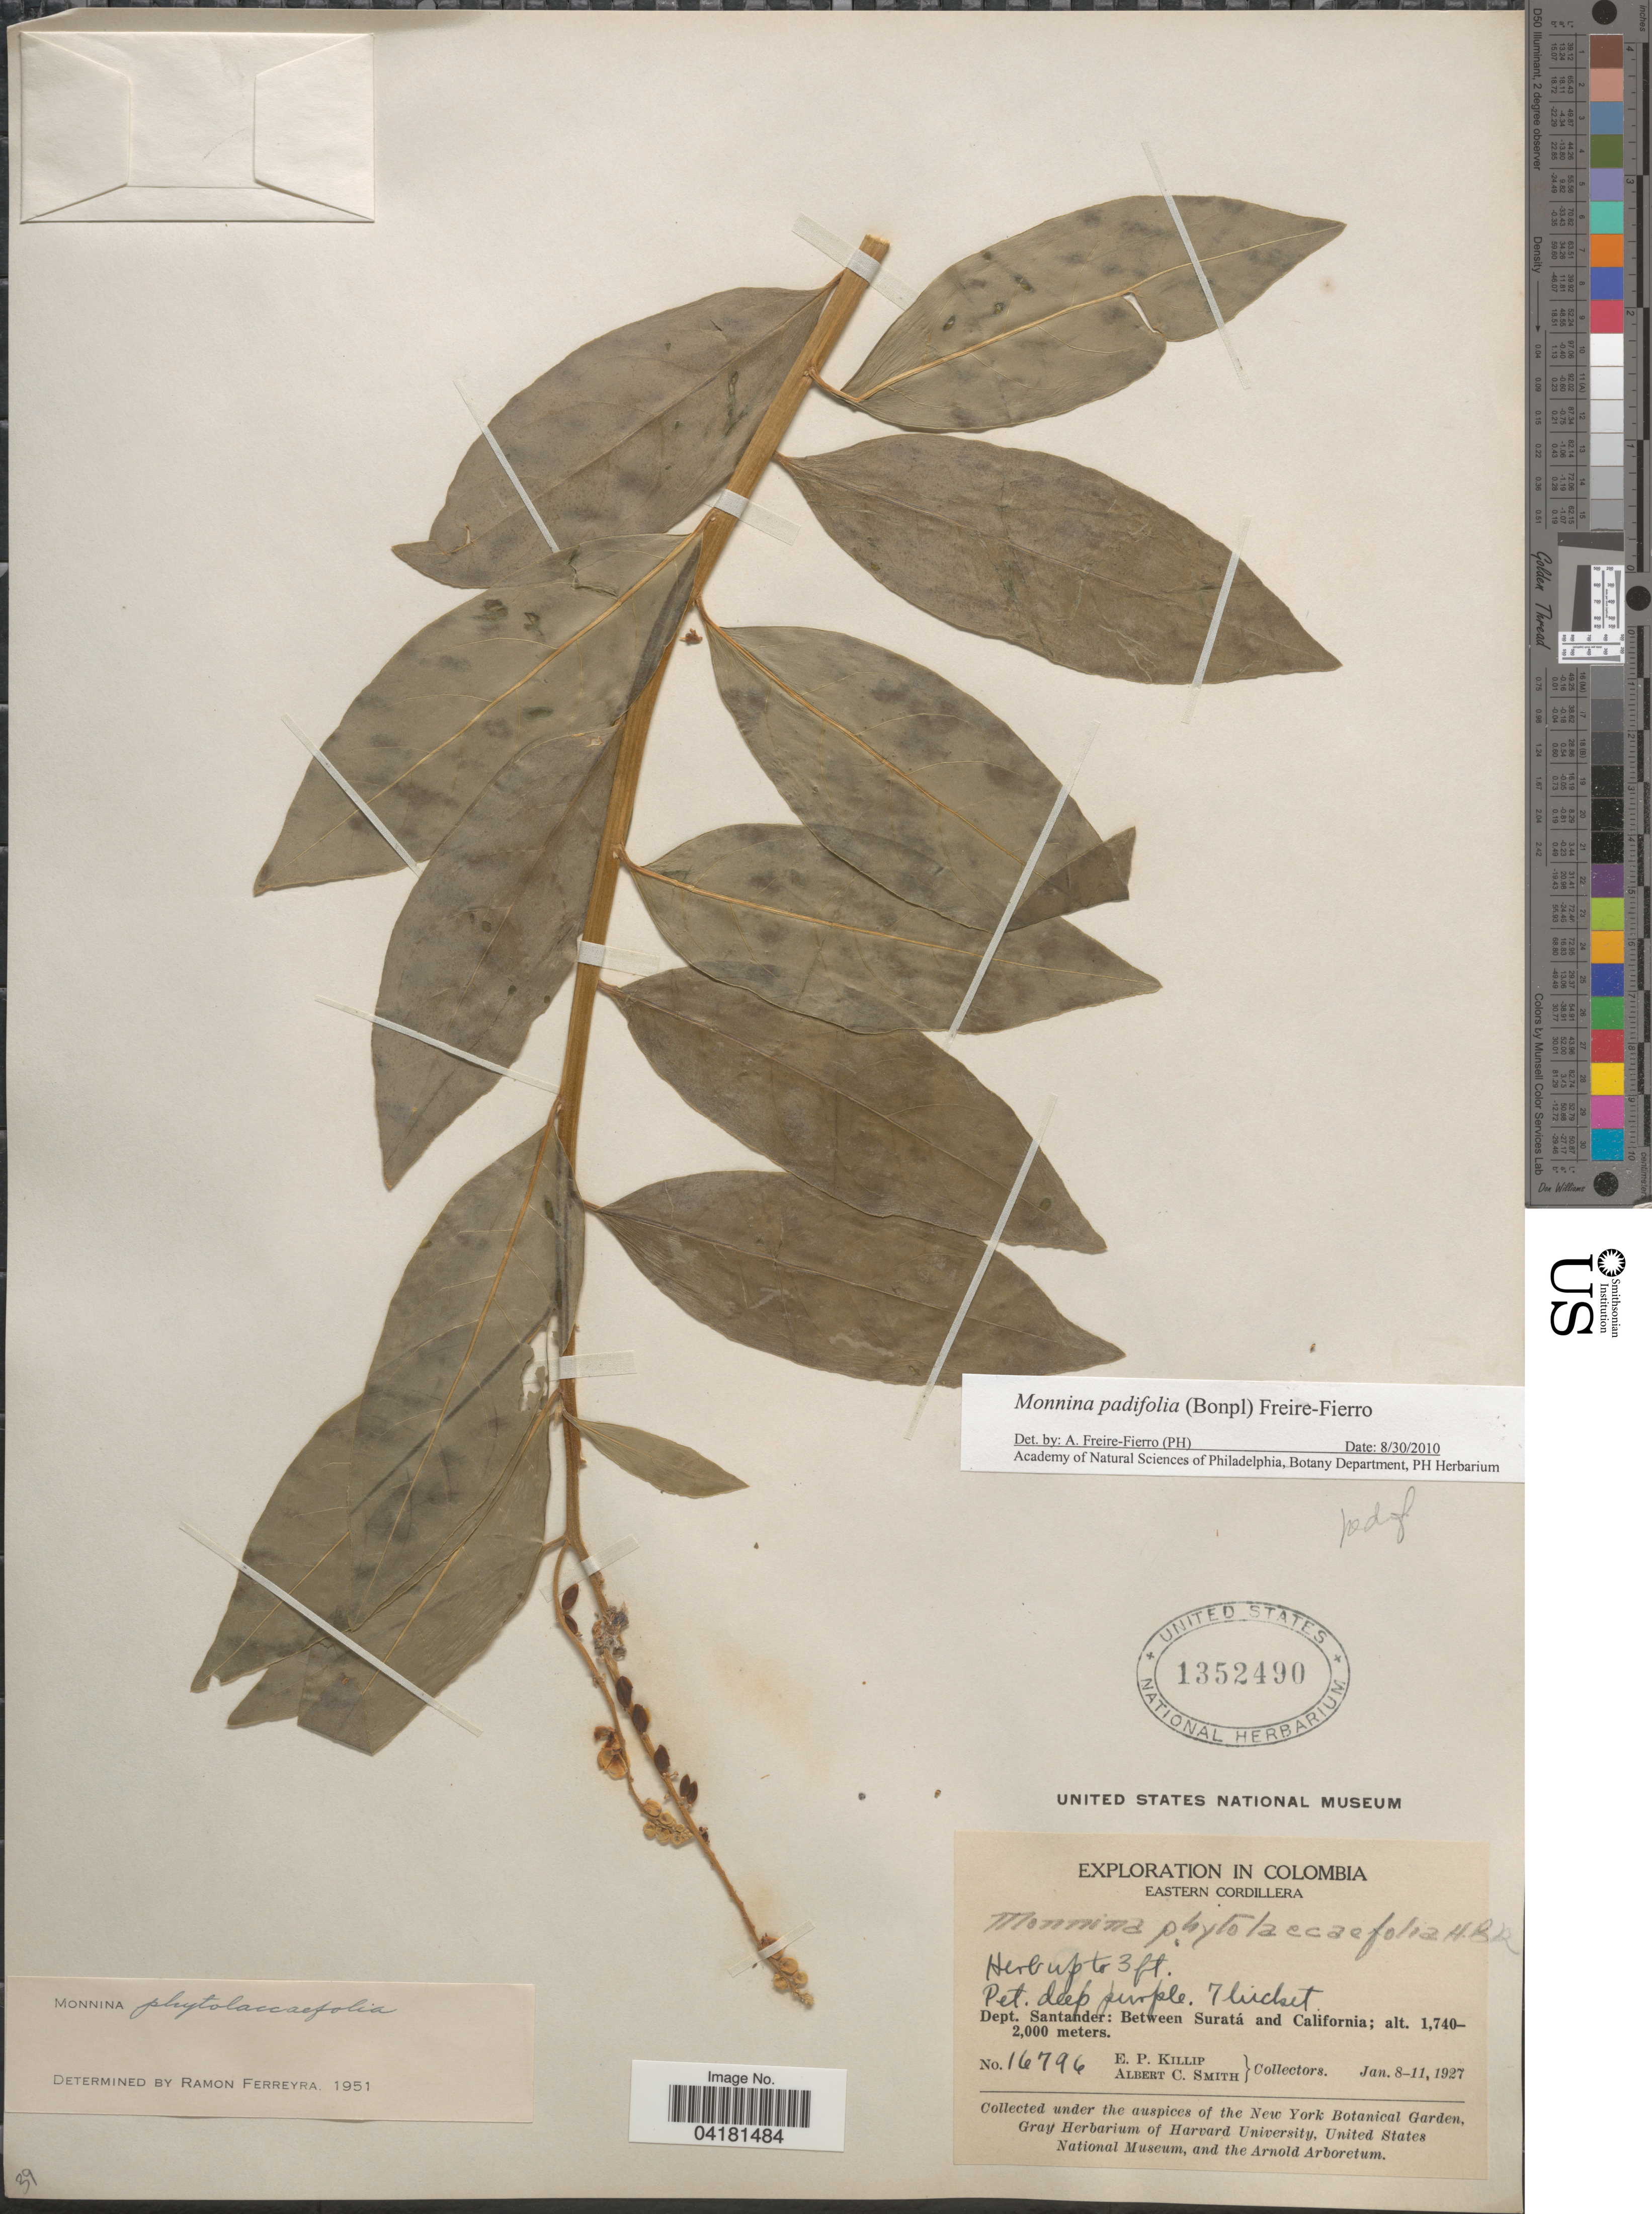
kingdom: Plantae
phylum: Tracheophyta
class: Magnoliopsida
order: Fabales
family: Polygalaceae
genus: Monnina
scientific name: Monnina padifolia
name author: (Bonpl.) Freire-Fierro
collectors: E. P. Killip & A. C. Smith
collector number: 16796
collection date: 1927-01-08/1927-01-11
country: Colombia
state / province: Santander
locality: Exploration in Colombia. Eastern Cordillera. Dept. Santander: Between Suratá and California.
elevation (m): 1740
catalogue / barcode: US 1352490